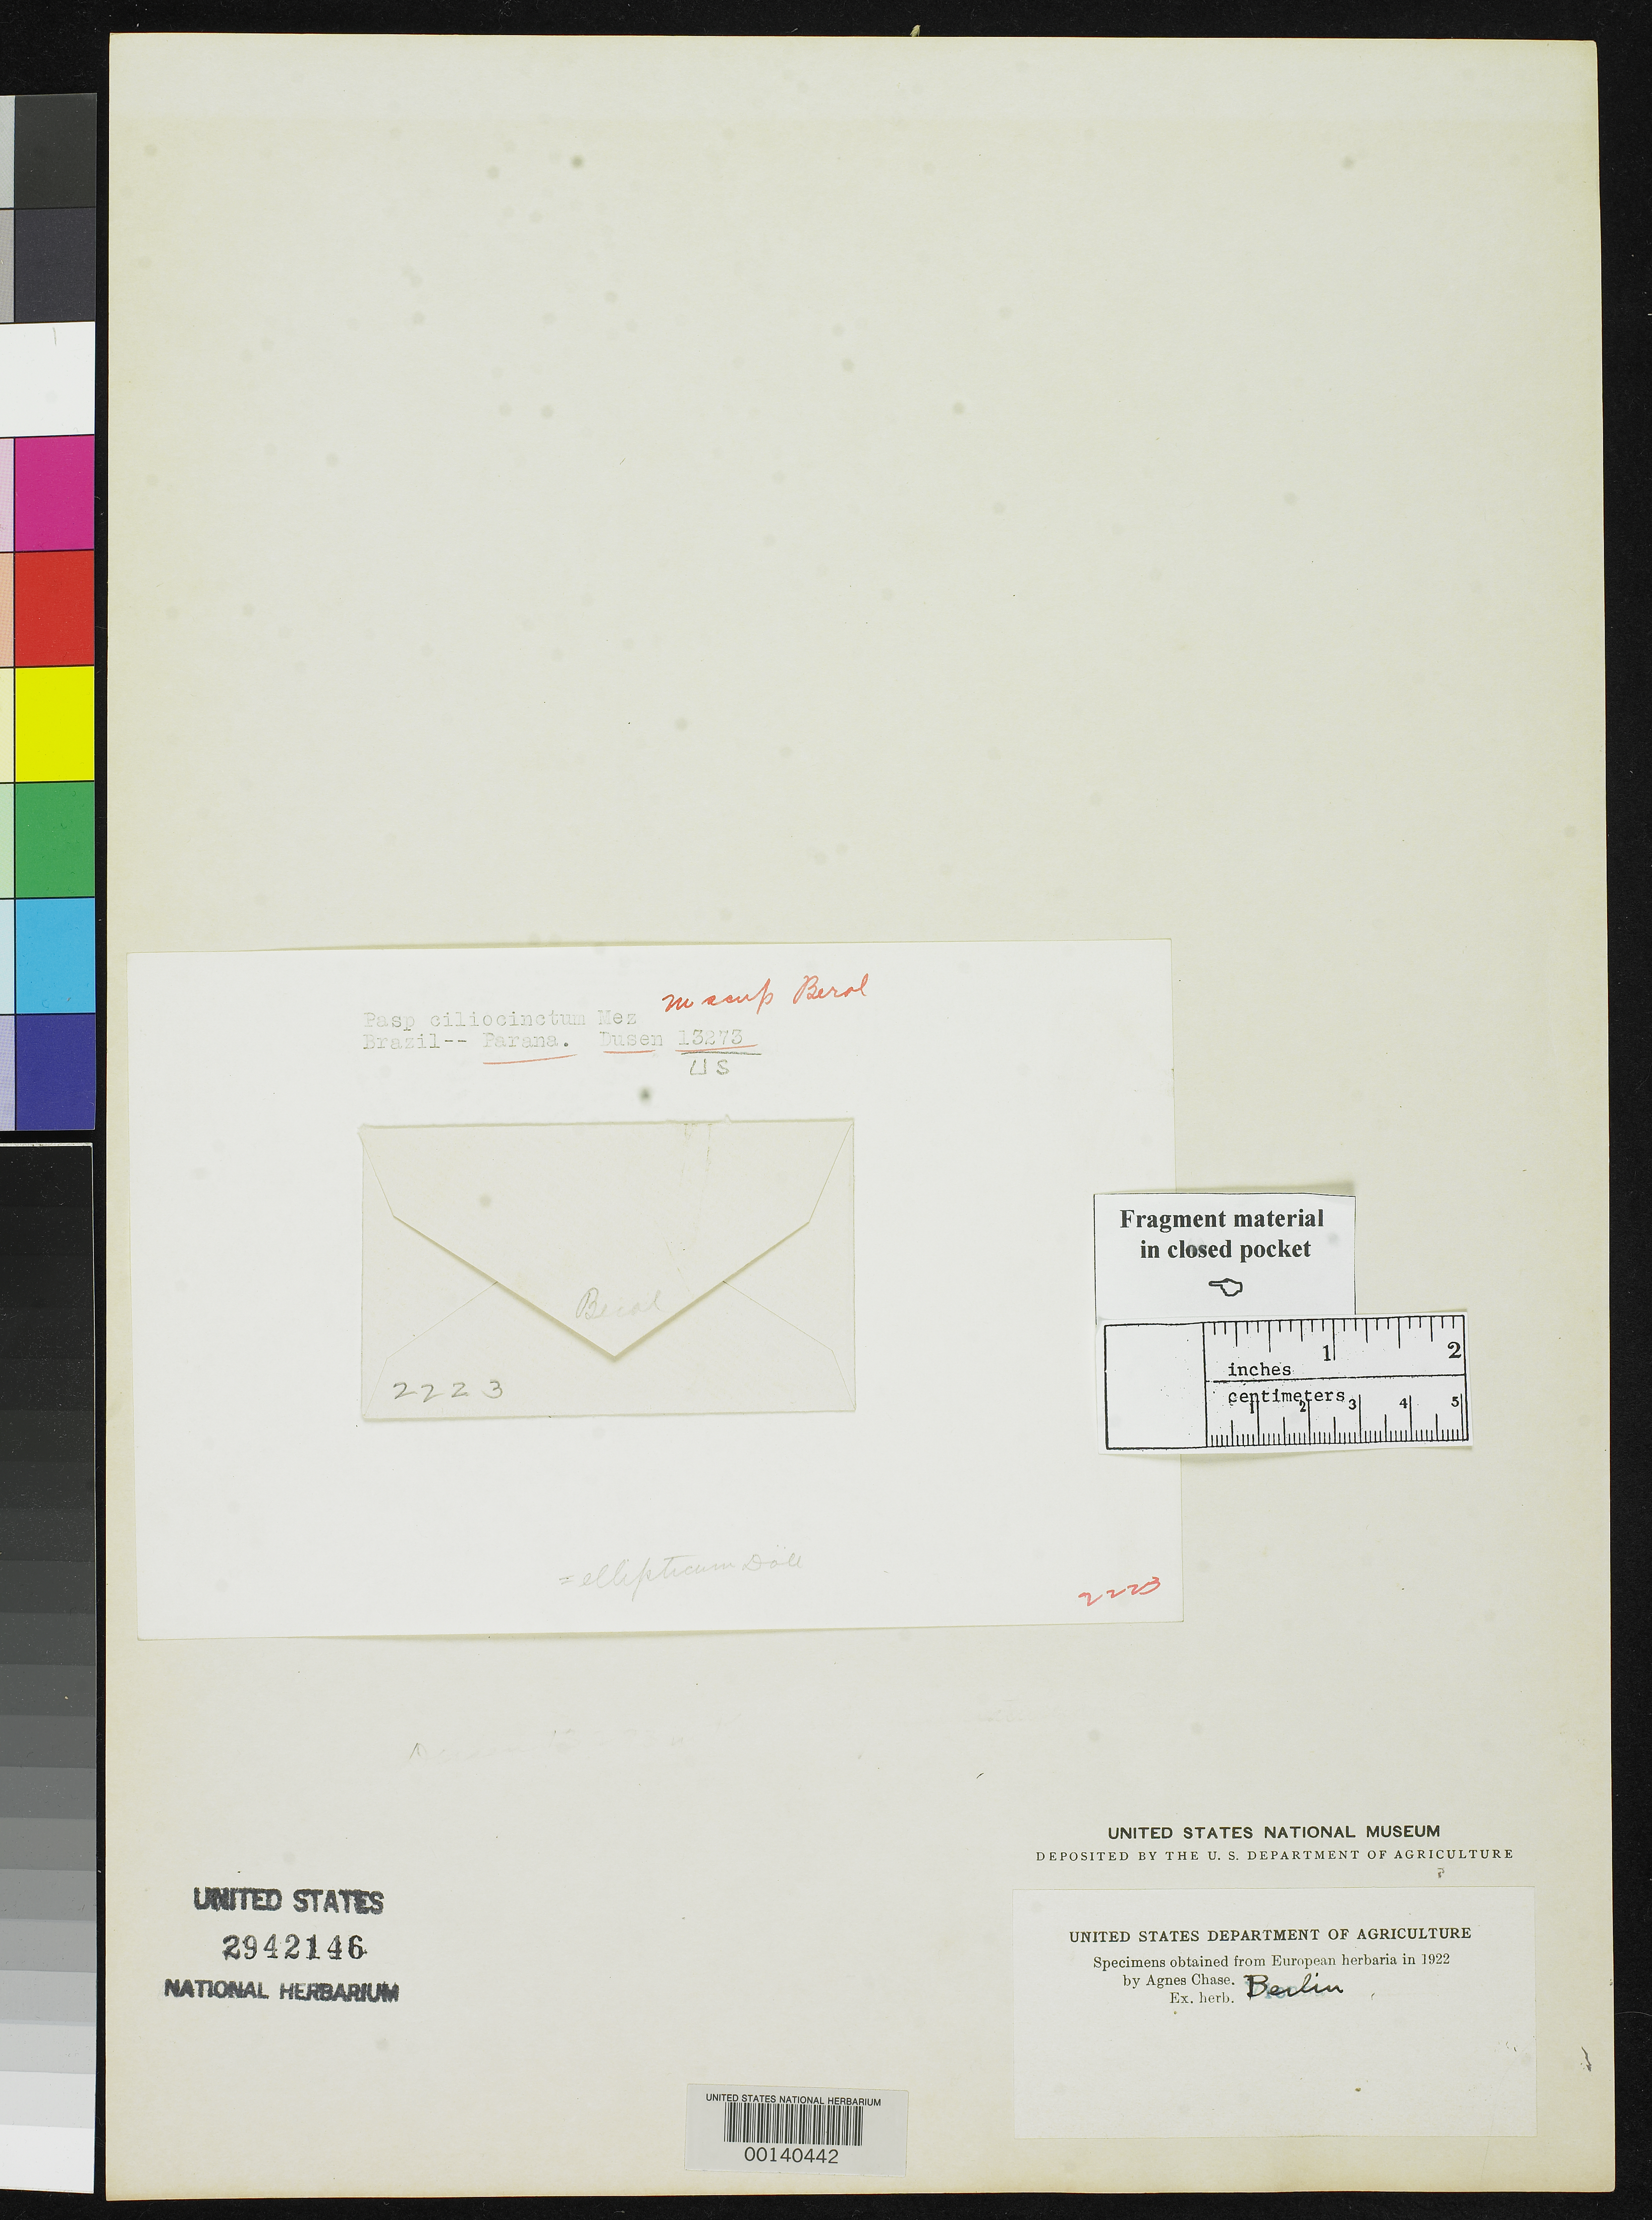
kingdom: Plantae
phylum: Tracheophyta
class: Liliopsida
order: Poales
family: Poaceae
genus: Paspalum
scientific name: Paspalum ciliocinctum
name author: Mez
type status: Type Fragment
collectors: P. Dusén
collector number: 13273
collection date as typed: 23 Oct 1911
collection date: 1911-10-23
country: Brazil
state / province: Paraná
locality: Jaguariahyva.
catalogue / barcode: US 2942146